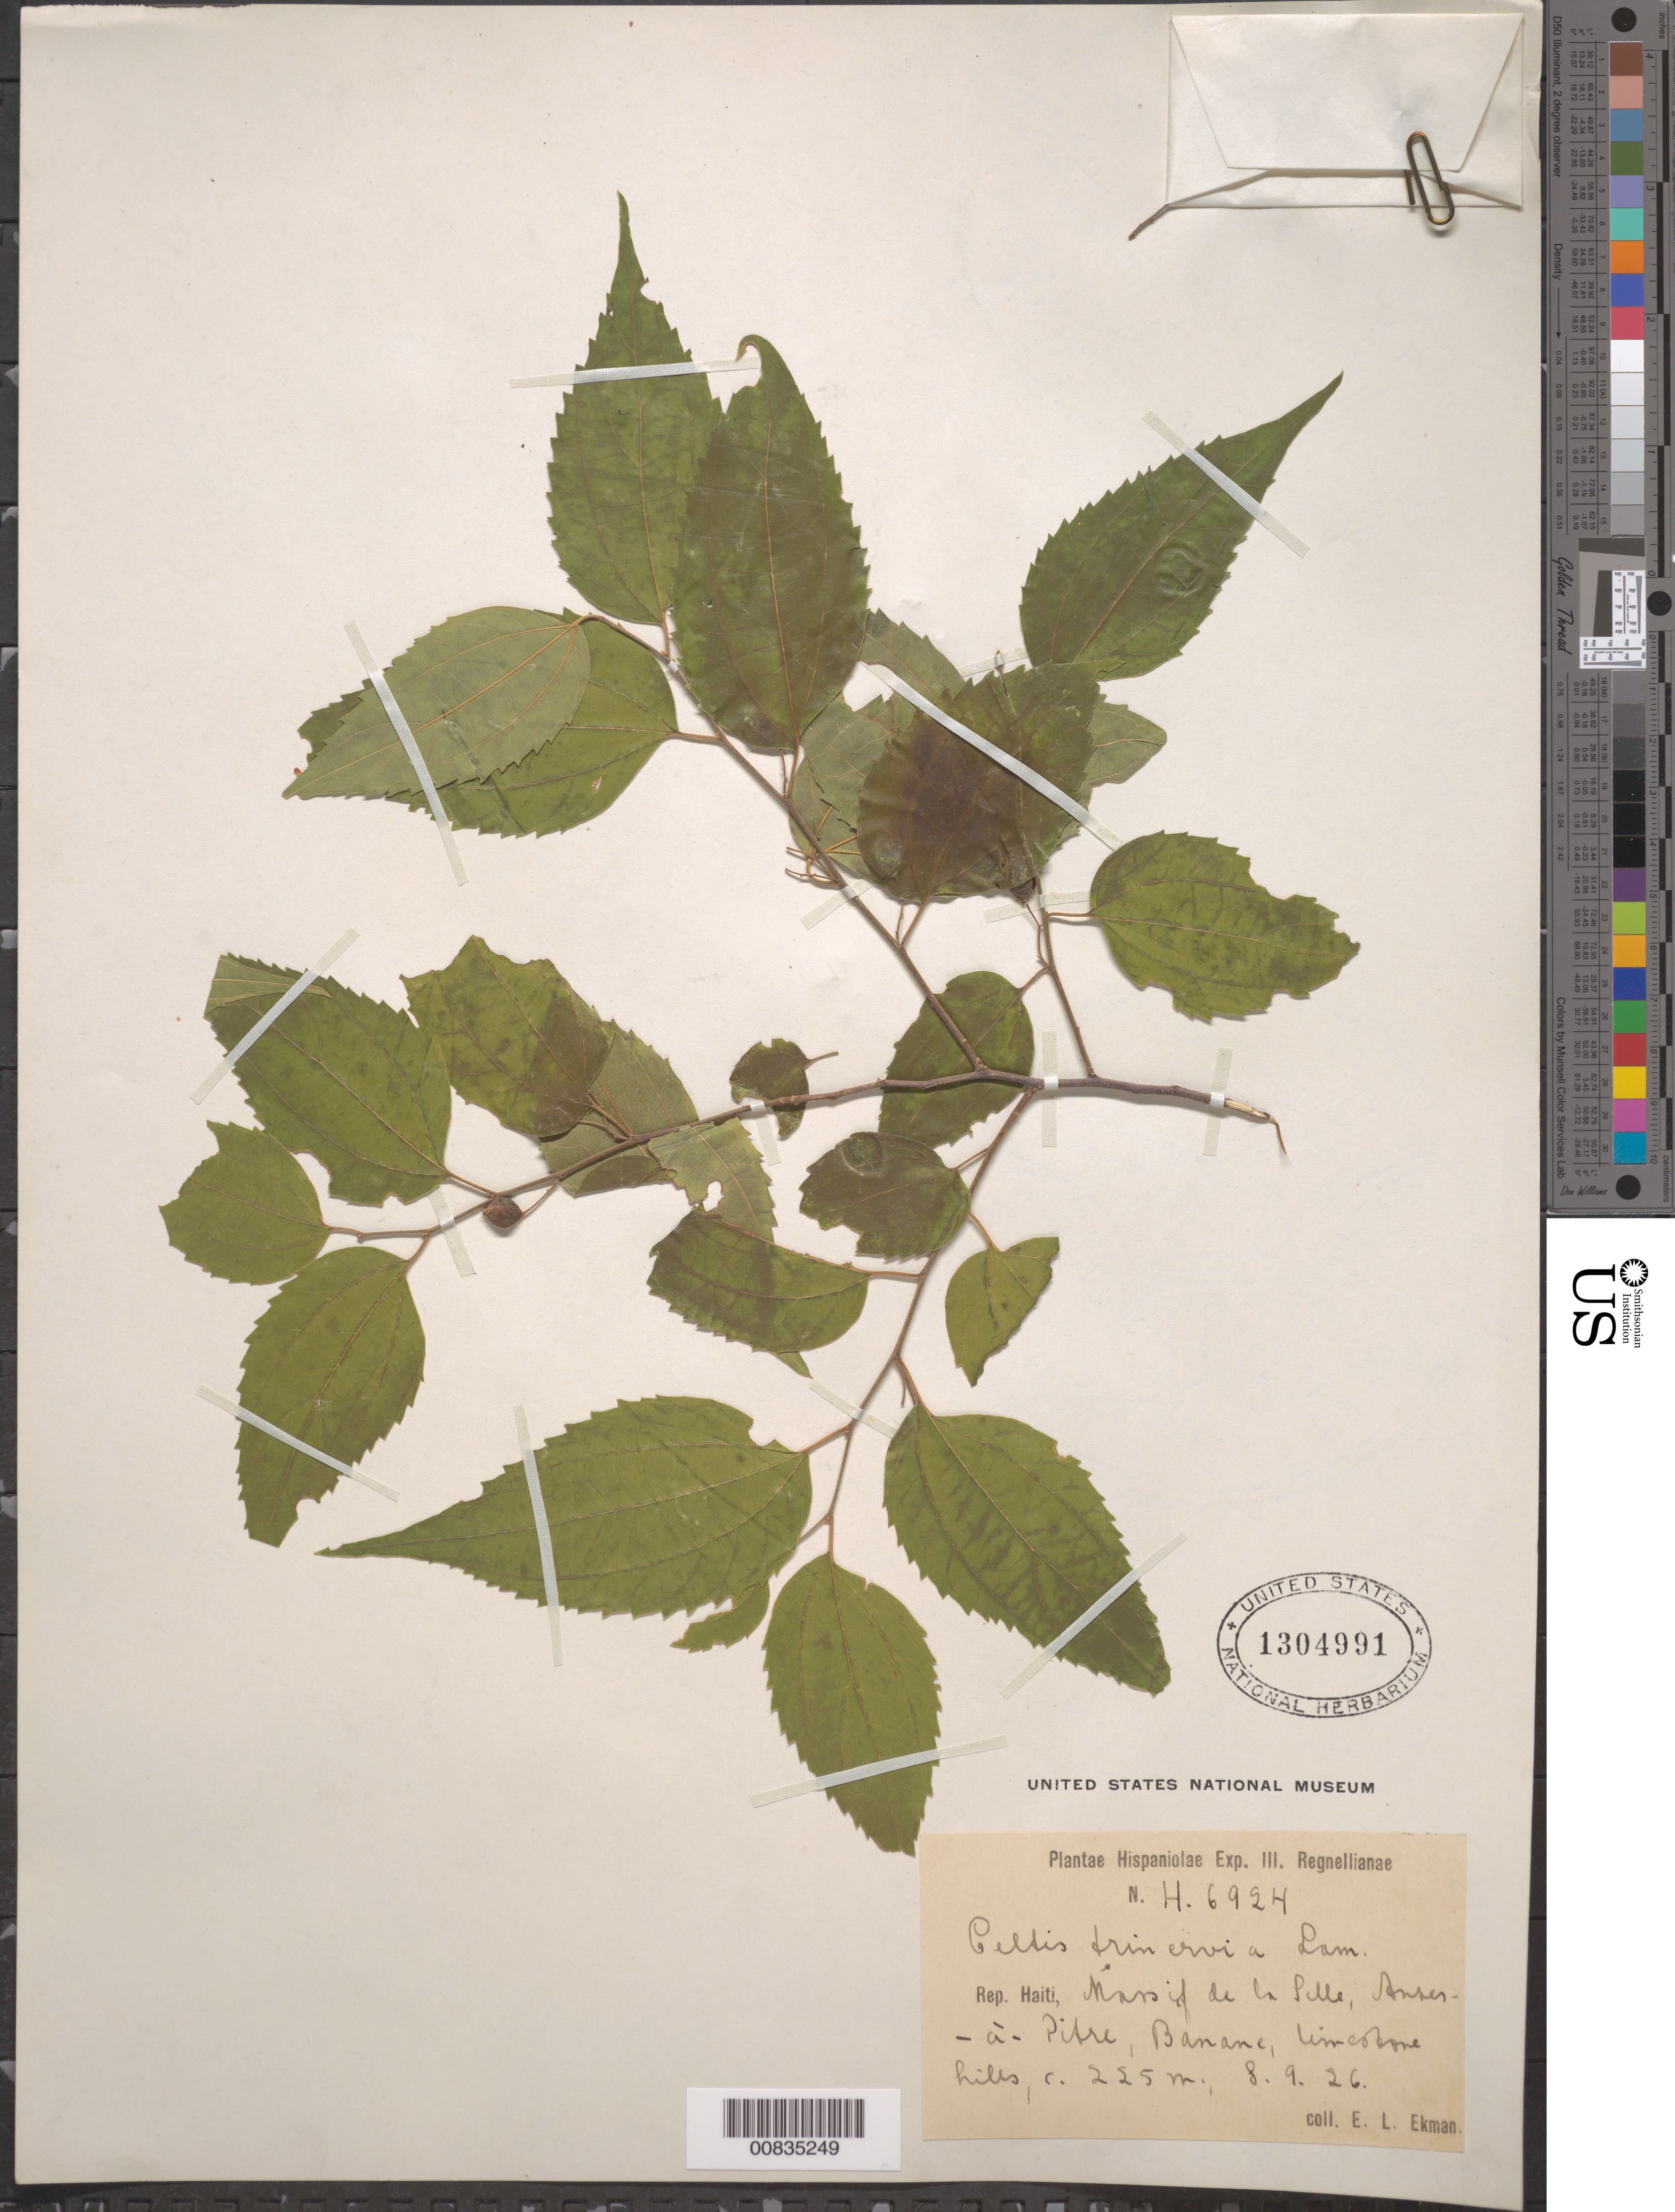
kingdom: Plantae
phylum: Tracheophyta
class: Magnoliopsida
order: Rosales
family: Cannabaceae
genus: Celtis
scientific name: Celtis trinervia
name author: Lam.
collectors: E. L. Ekman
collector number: H 6924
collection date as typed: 08 Sep 1926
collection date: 1926-09-08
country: Haiti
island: Hispaniola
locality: Massif de la Selle, Anses-à-Pitre, Banane.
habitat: Liemstone hills.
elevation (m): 225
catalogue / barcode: US 1304991